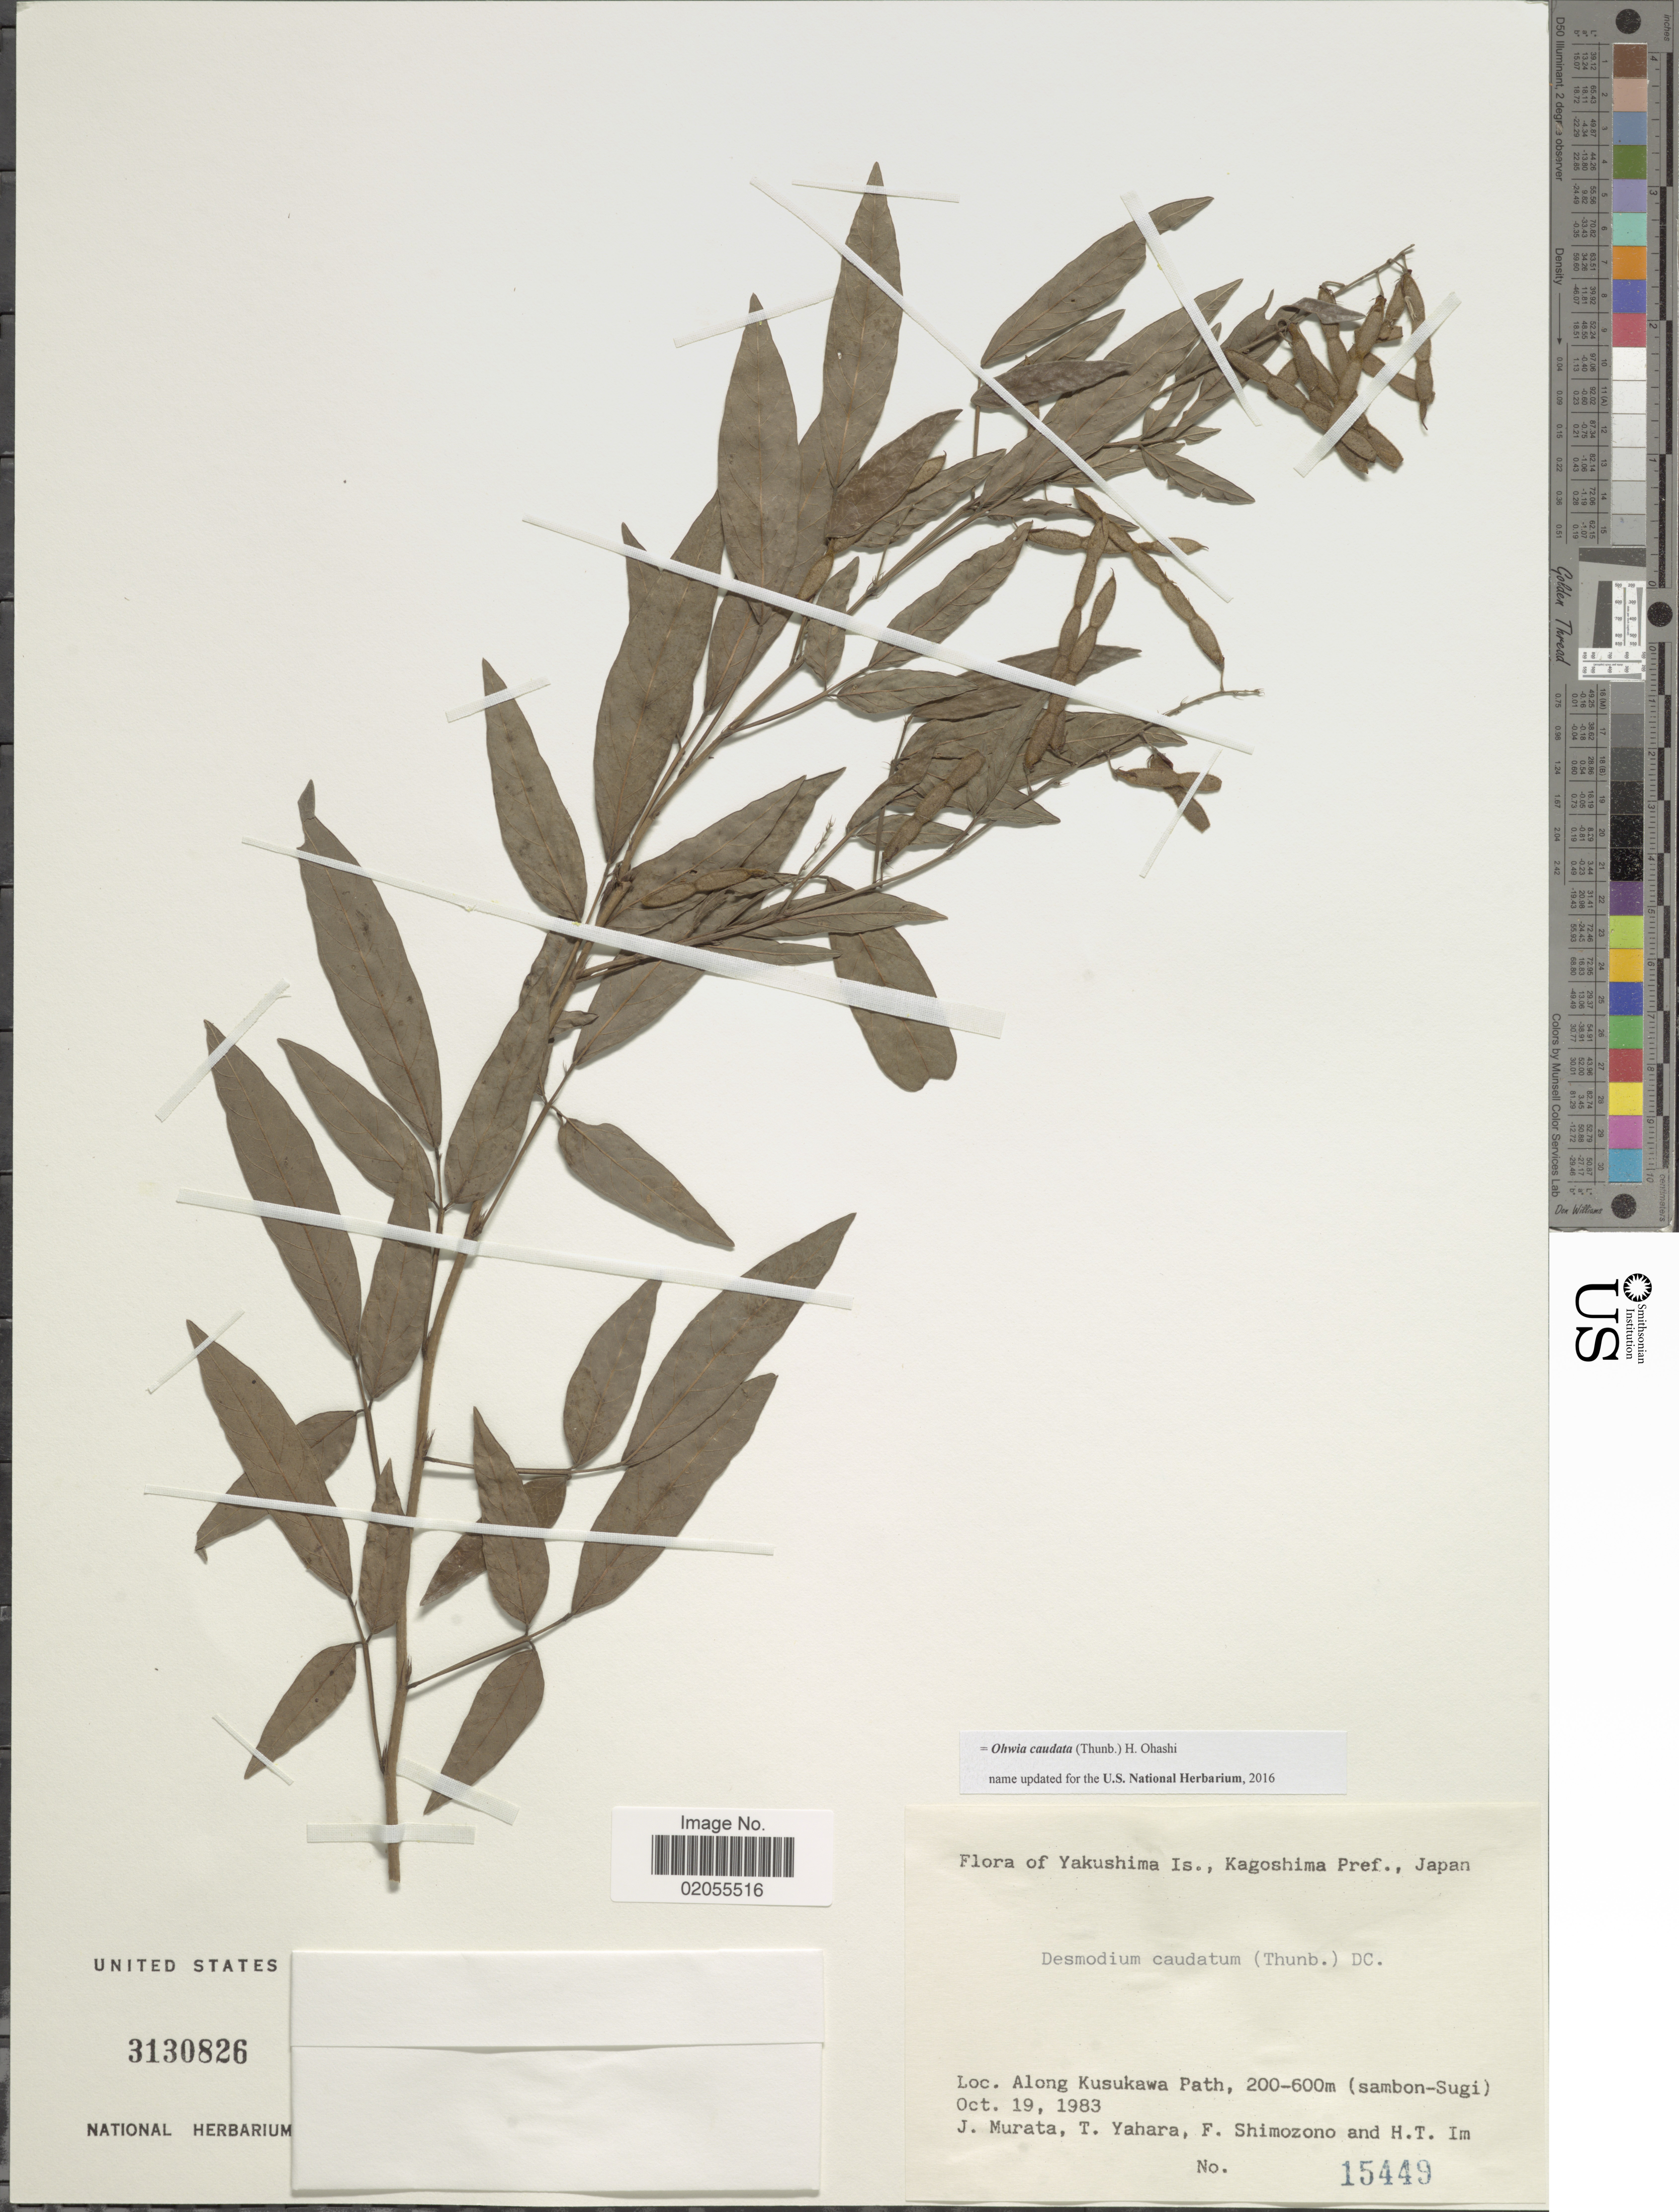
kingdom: Plantae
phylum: Tracheophyta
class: Magnoliopsida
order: Fabales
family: Fabaceae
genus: Ohwia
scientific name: Ohwia caudata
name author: (Thunb.) H. Ohashi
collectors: J. Murata, T. Yahara, F. Shimozono & H. Im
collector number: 15449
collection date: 1983-10-19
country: Japan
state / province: Kagosima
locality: Yakushima Is., along Kusukawa Path, Sambon-Sugi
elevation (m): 200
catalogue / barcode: US 3130826